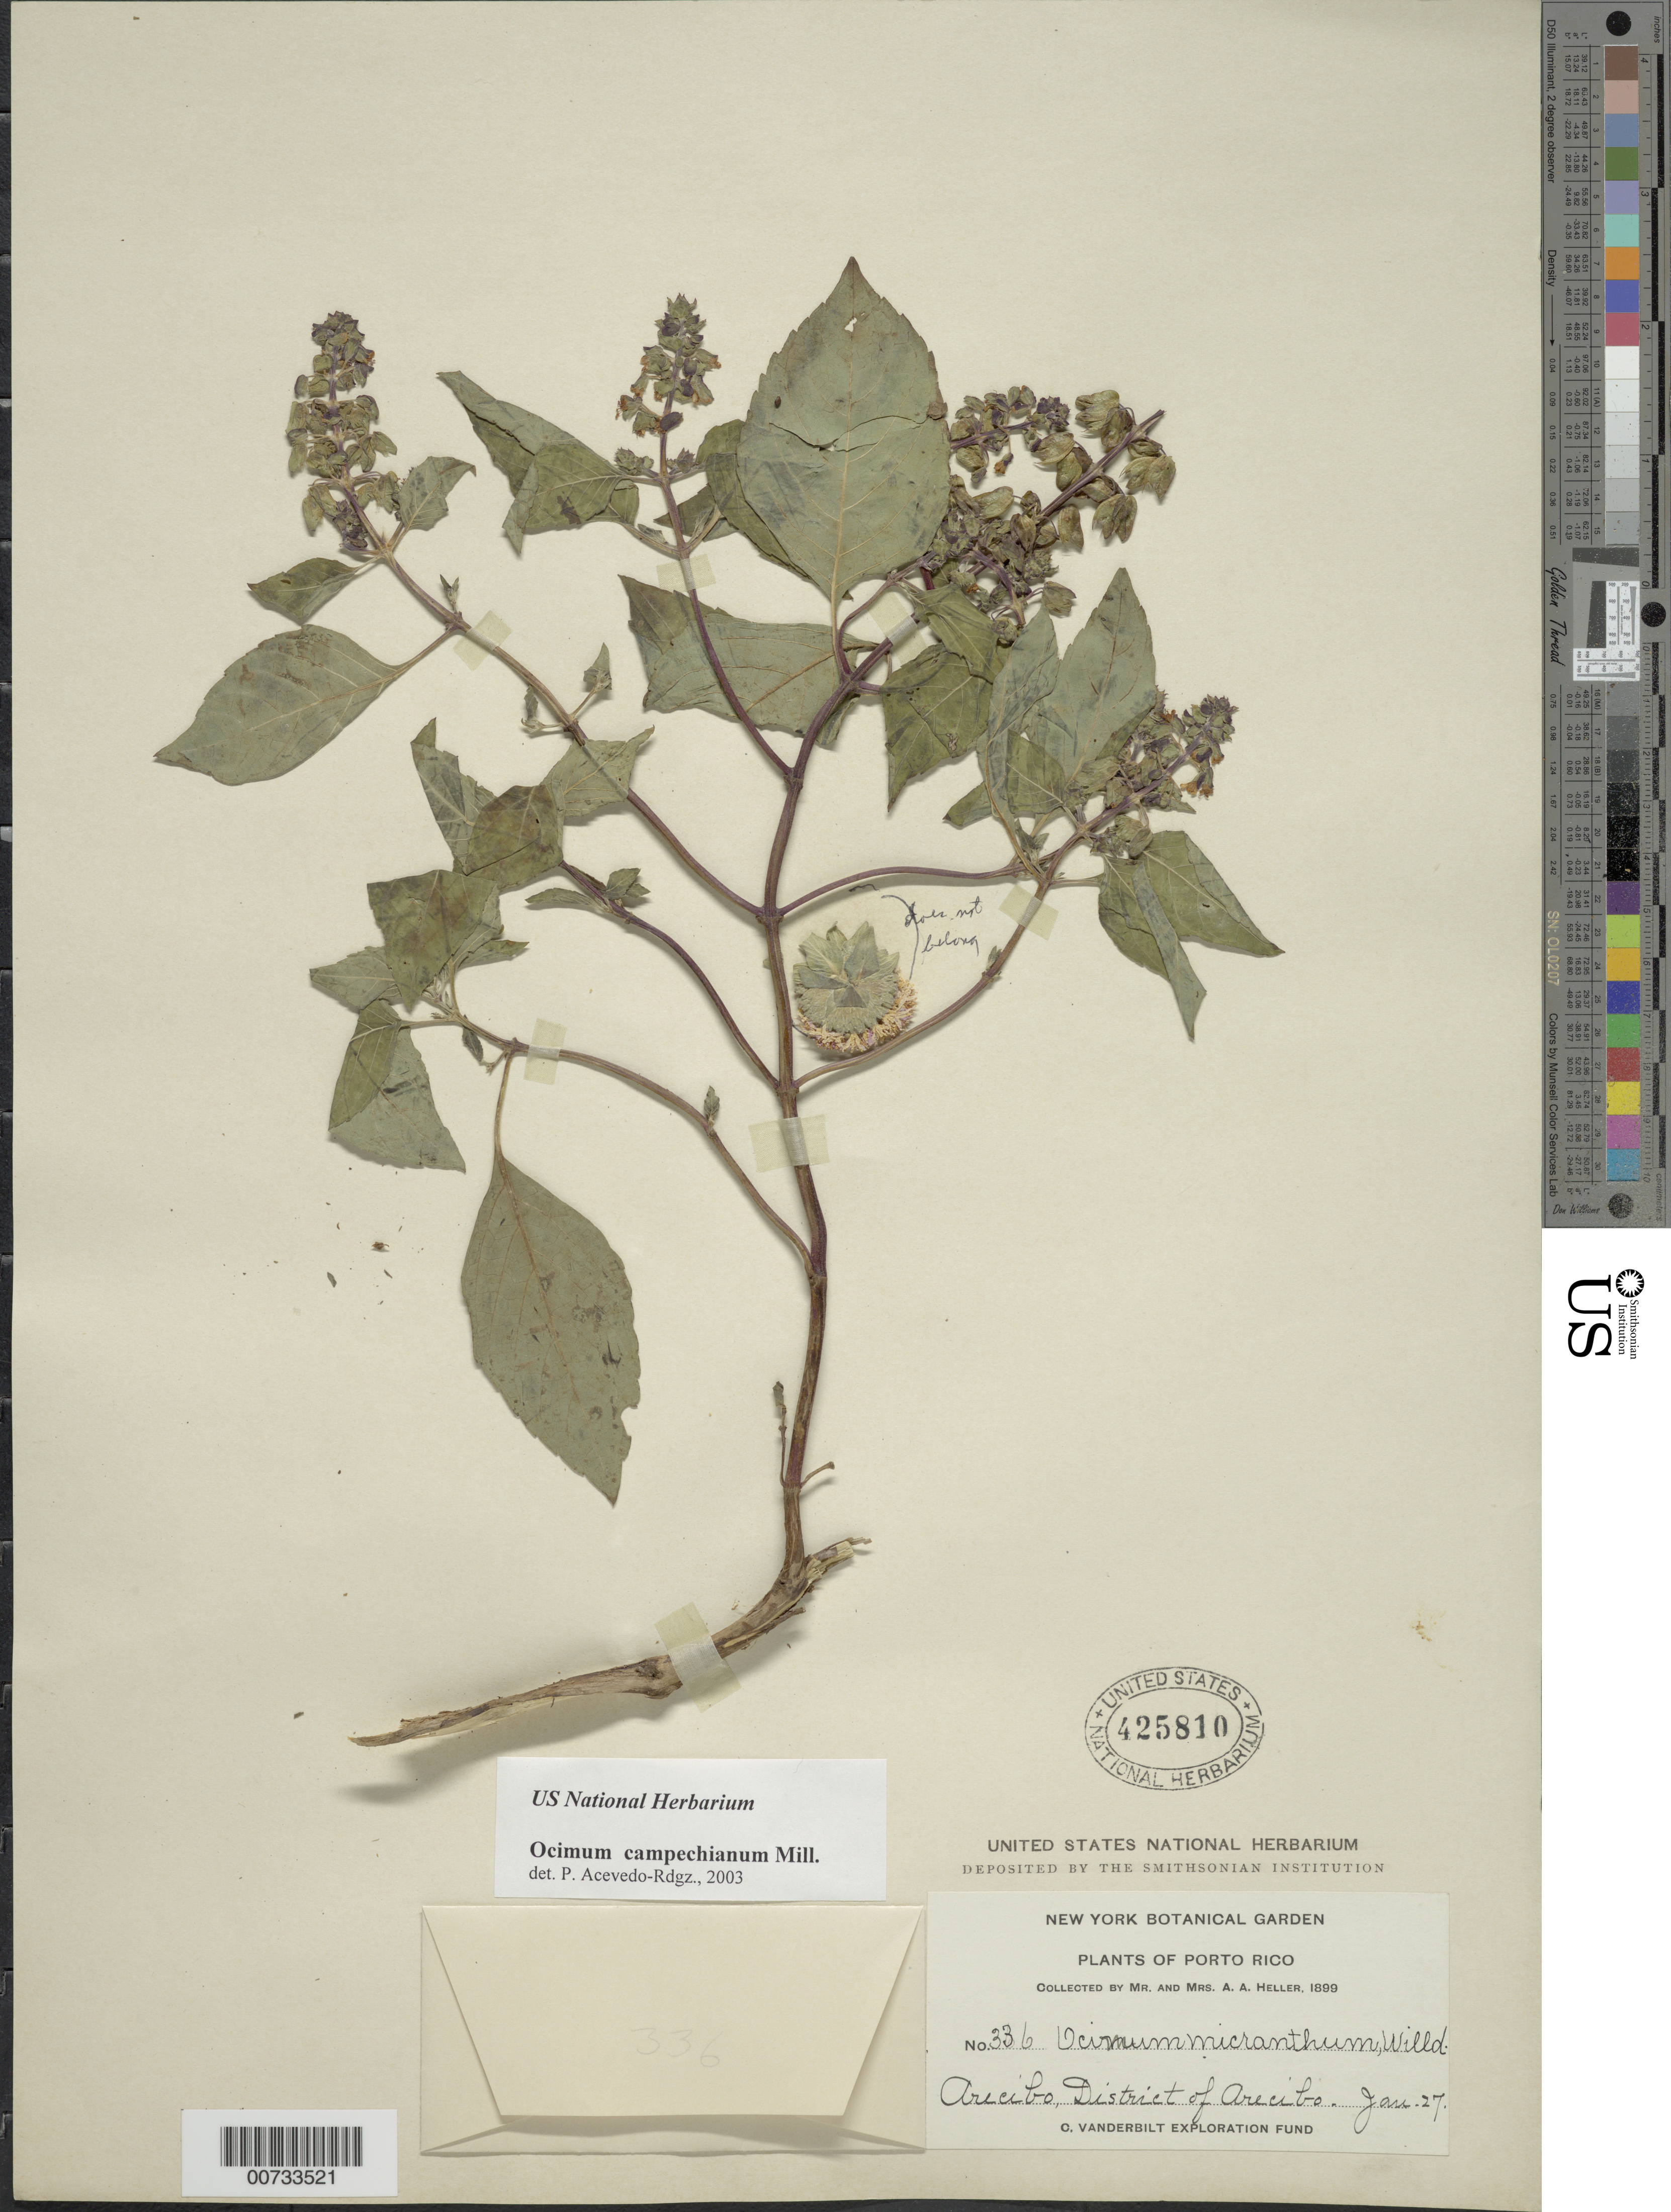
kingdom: Plantae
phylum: Tracheophyta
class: Magnoliopsida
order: Lamiales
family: Lamiaceae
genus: Ocimum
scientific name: Ocimum campechianum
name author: Mill.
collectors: A. A. Heller & E. G. Heller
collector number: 336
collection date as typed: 27 Jan 1899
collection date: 1899-01-27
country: Puerto Rico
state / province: Arecibo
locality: Arecibo, District of Arecibo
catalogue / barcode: US 425810